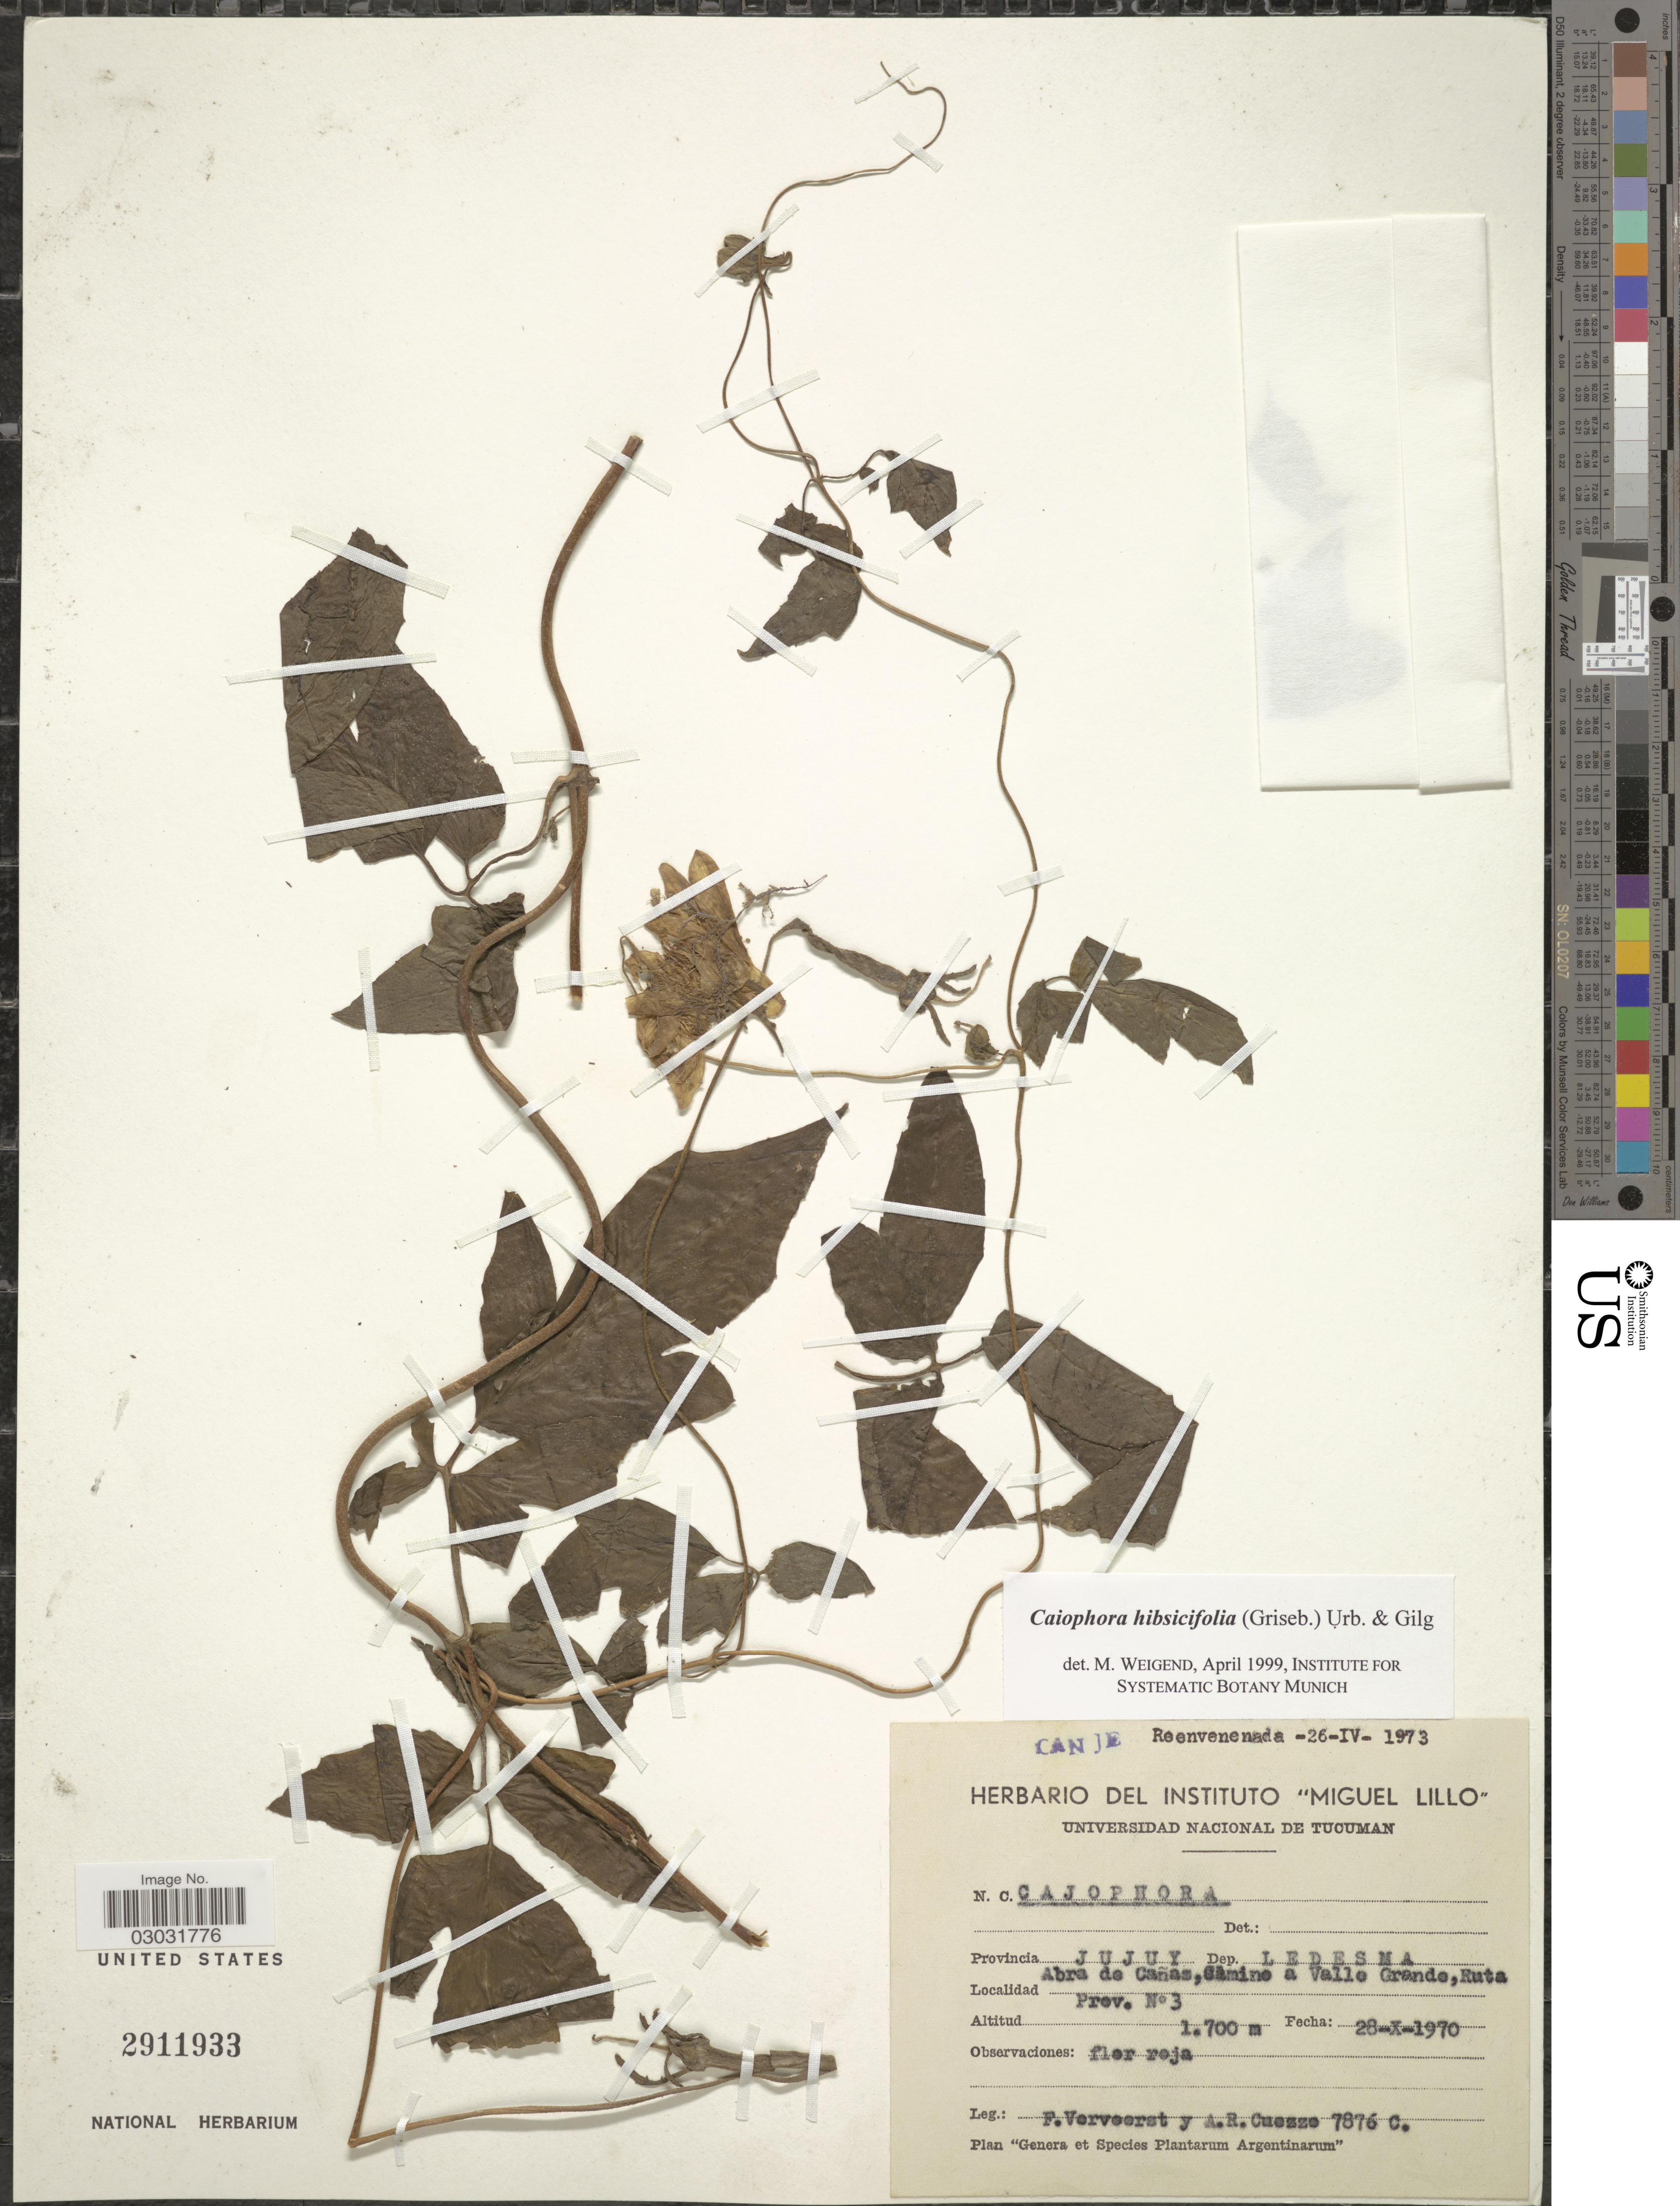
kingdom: Plantae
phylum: Tracheophyta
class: Magnoliopsida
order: Cornales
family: Loasaceae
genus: Caiophora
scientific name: Caiophora hibiscifolia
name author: (Griseb.) Urb. & Gilg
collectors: F. Vervoorst & A. Cuezzo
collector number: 7876C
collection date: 1970-10-28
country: Argentina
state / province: Jujuy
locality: Dep. Ledesma. Abra de Cañas, Camino a Valle Grande, Ruta Prov. No 3.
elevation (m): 1700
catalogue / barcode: US 2911933